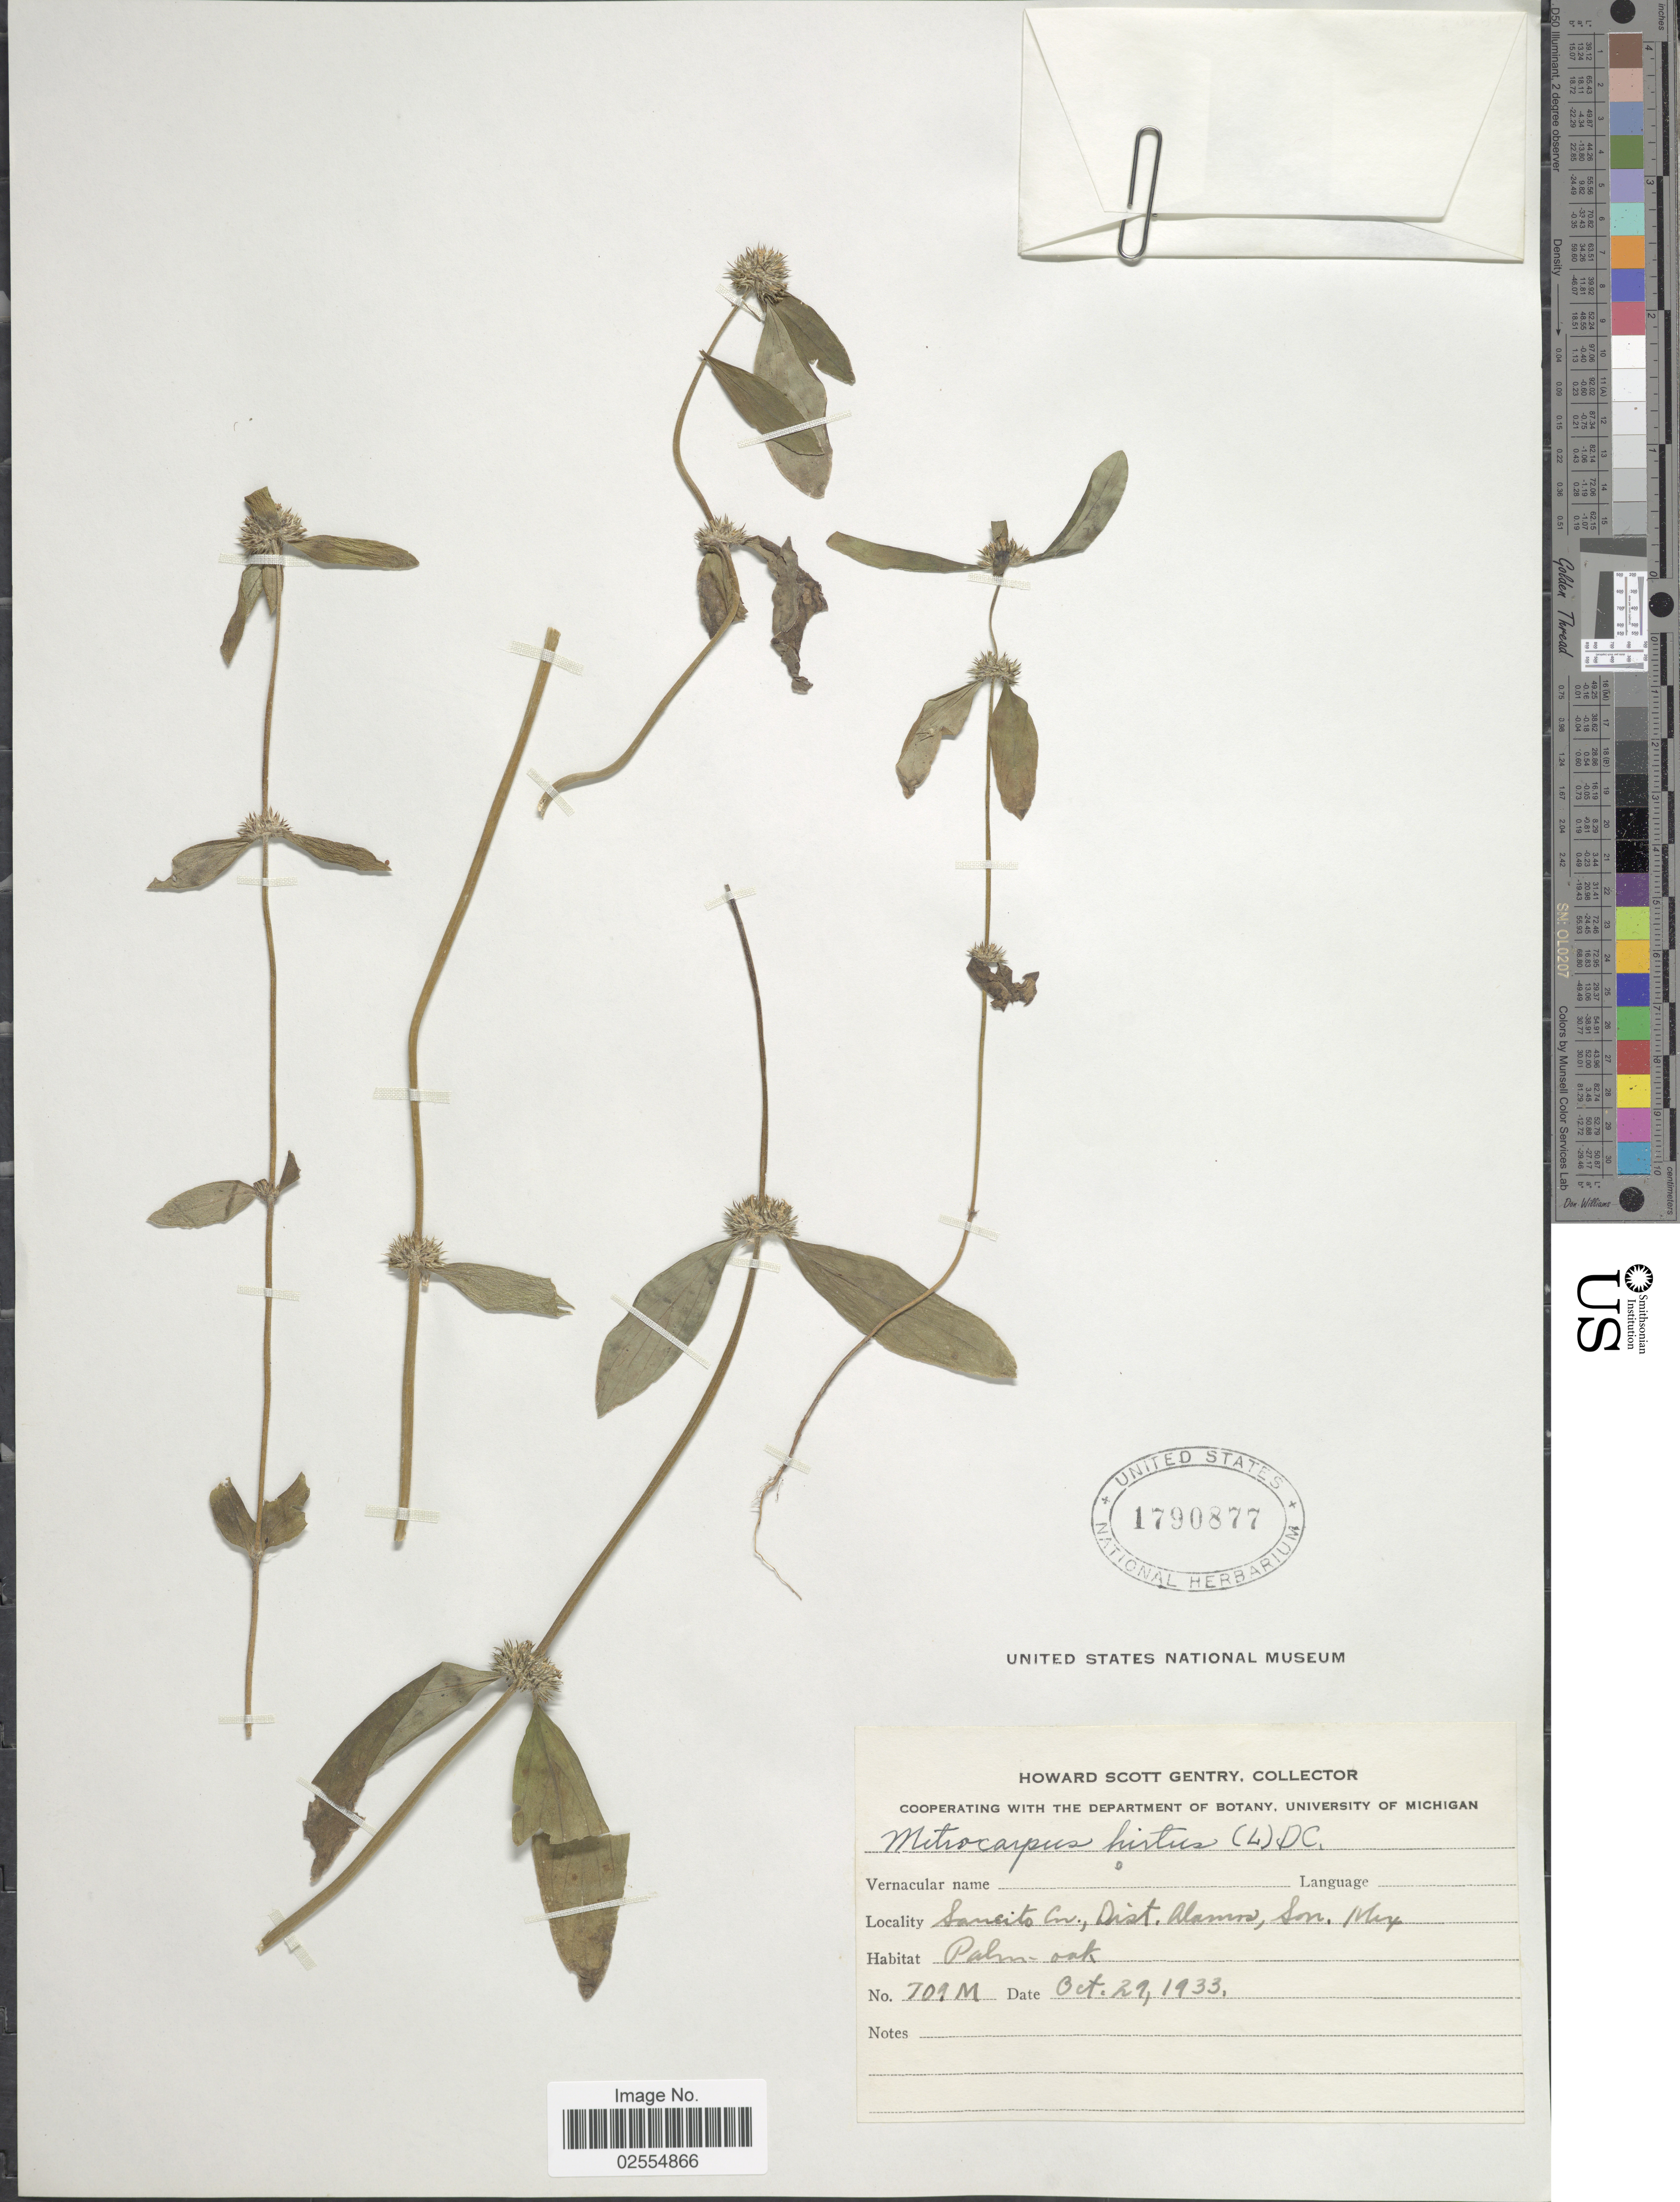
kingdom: Plantae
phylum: Tracheophyta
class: Magnoliopsida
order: Gentianales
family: Rubiaceae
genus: Mitracarpus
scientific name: Mitracarpus hirtus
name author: (L.) DC.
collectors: H. S. Gentry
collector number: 709M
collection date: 1933-10-29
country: Mexico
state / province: Sonora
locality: Sancito Cn., Dist. Alamos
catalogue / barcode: US 1790877